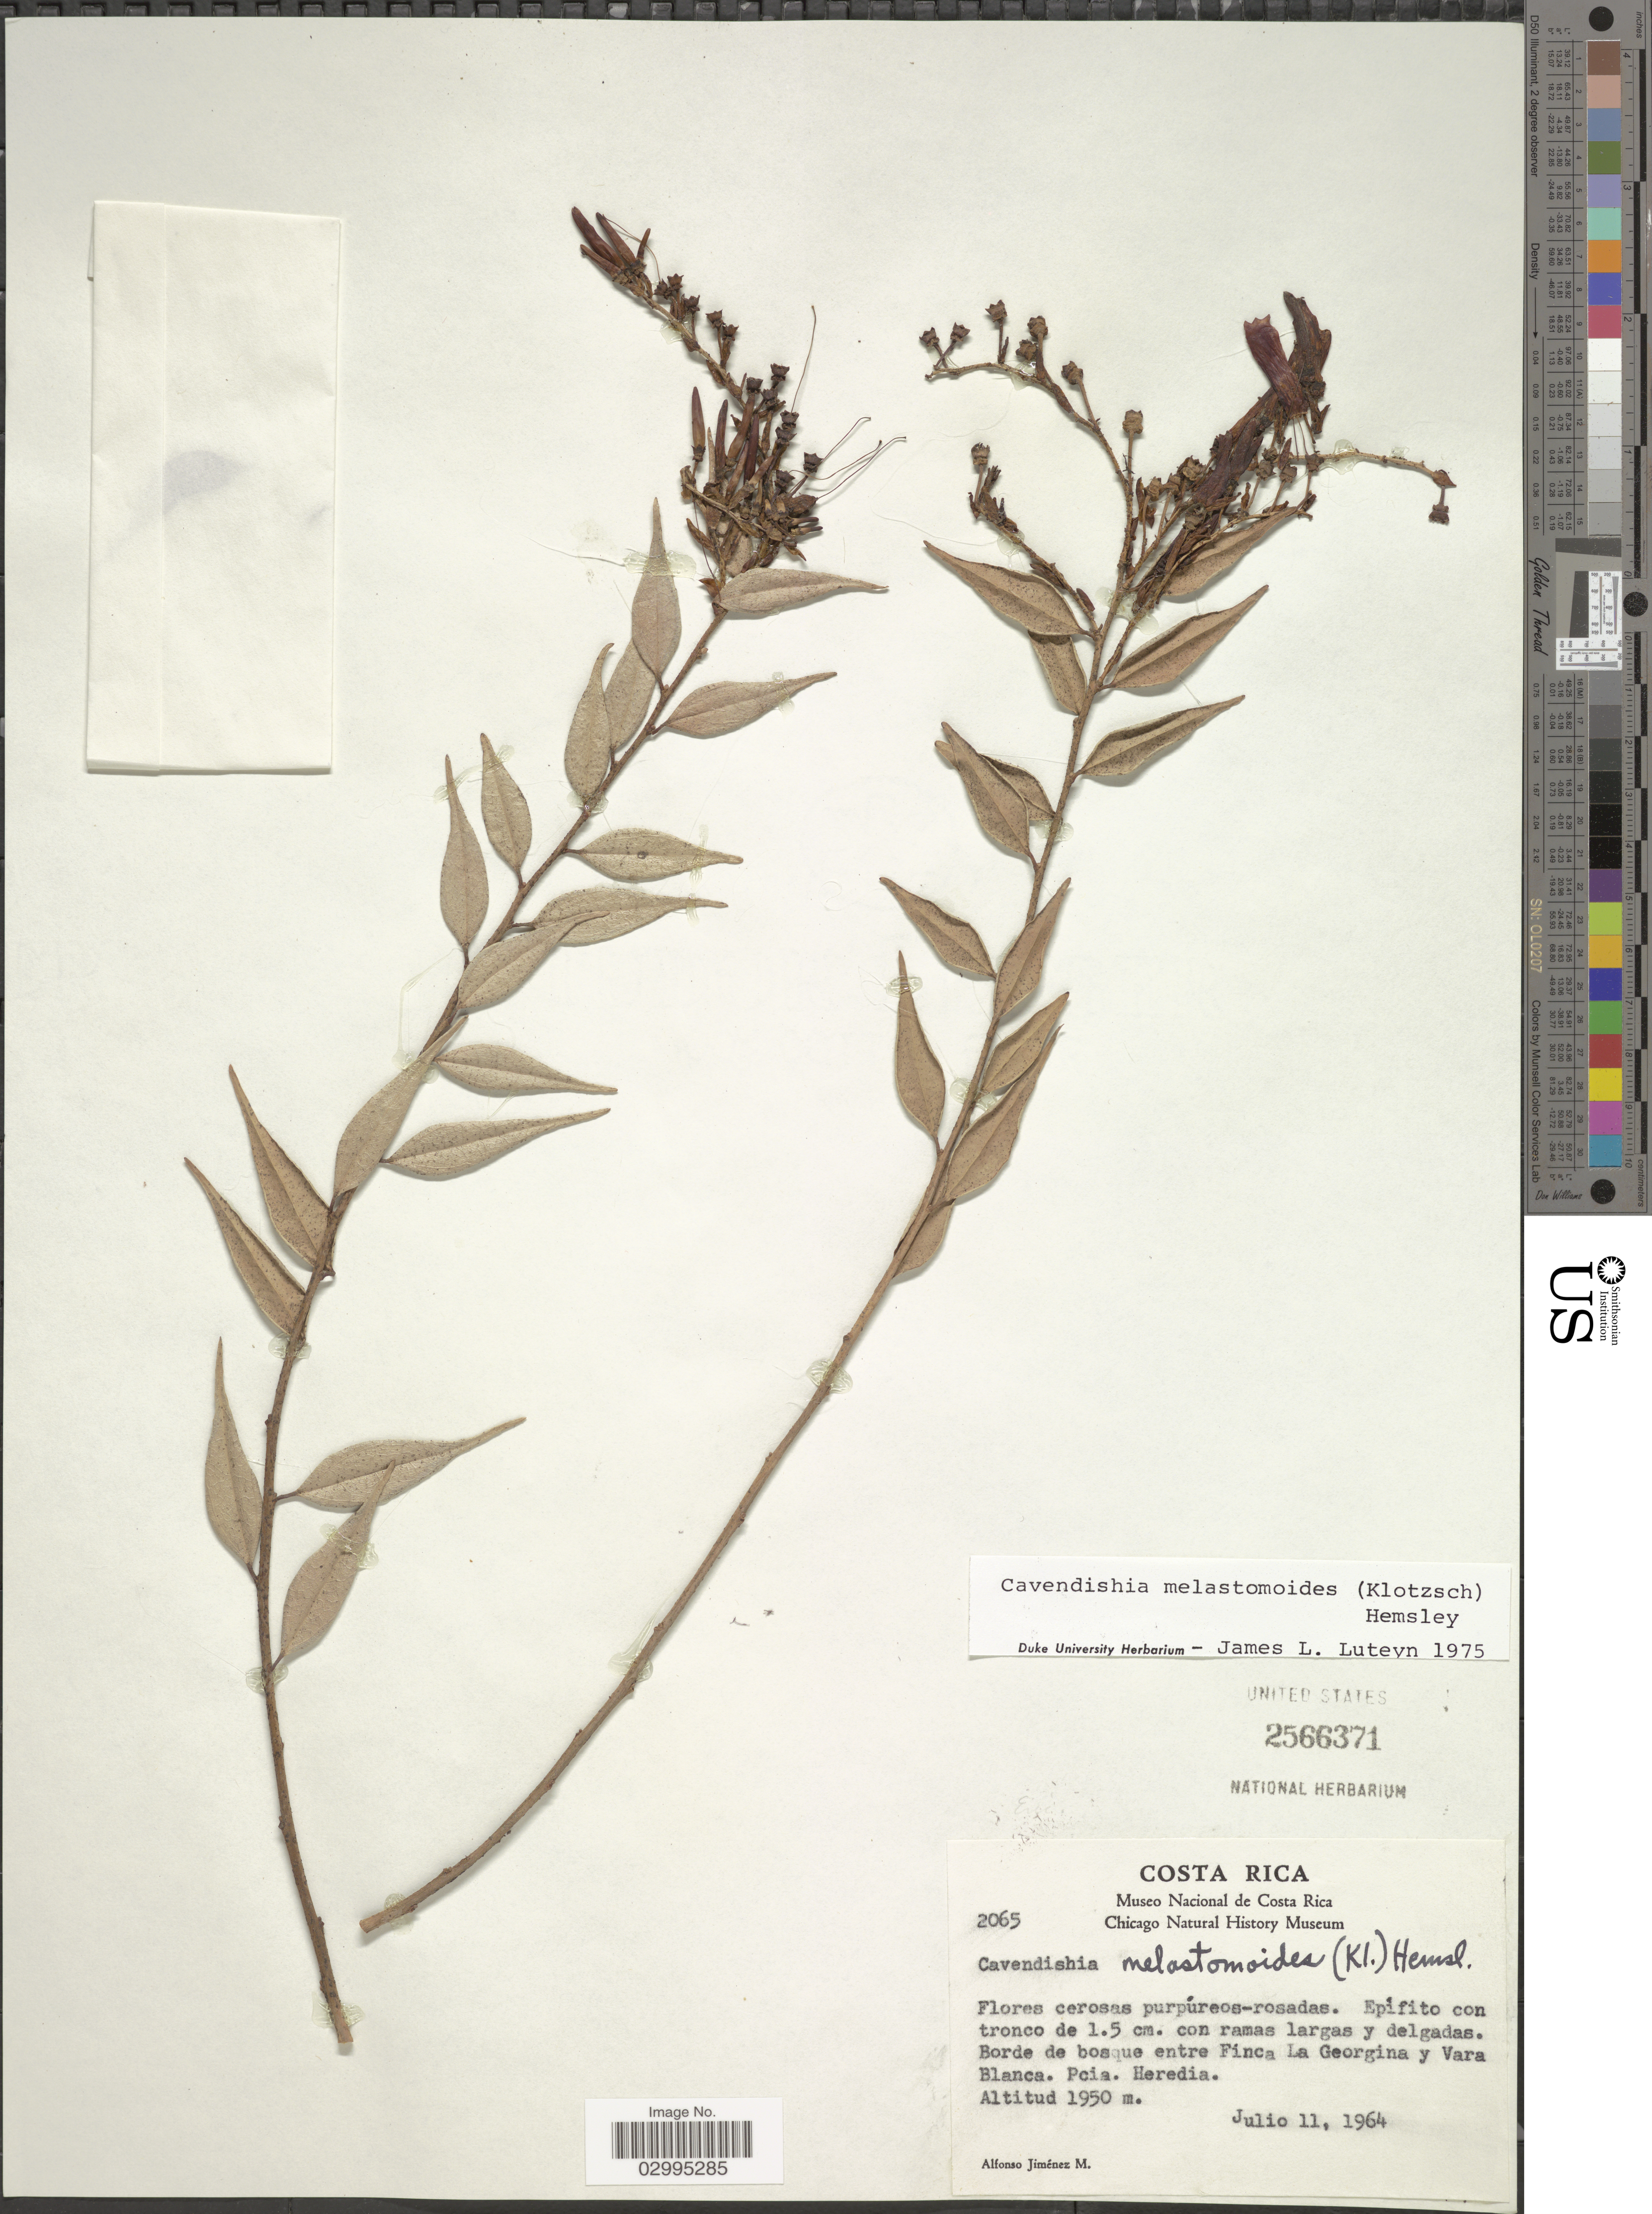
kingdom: Plantae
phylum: Tracheophyta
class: Magnoliopsida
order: Ericales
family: Ericaceae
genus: Cavendishia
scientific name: Cavendishia melastomoides var. melastomoides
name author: (Klotzsch) Hemsl.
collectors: A. Jimenez M.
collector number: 2065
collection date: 1964-07-11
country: Costa Rica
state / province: Heredia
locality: Entre Finca La Georgina y Vara Blanca.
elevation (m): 1950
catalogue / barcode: US 2566371